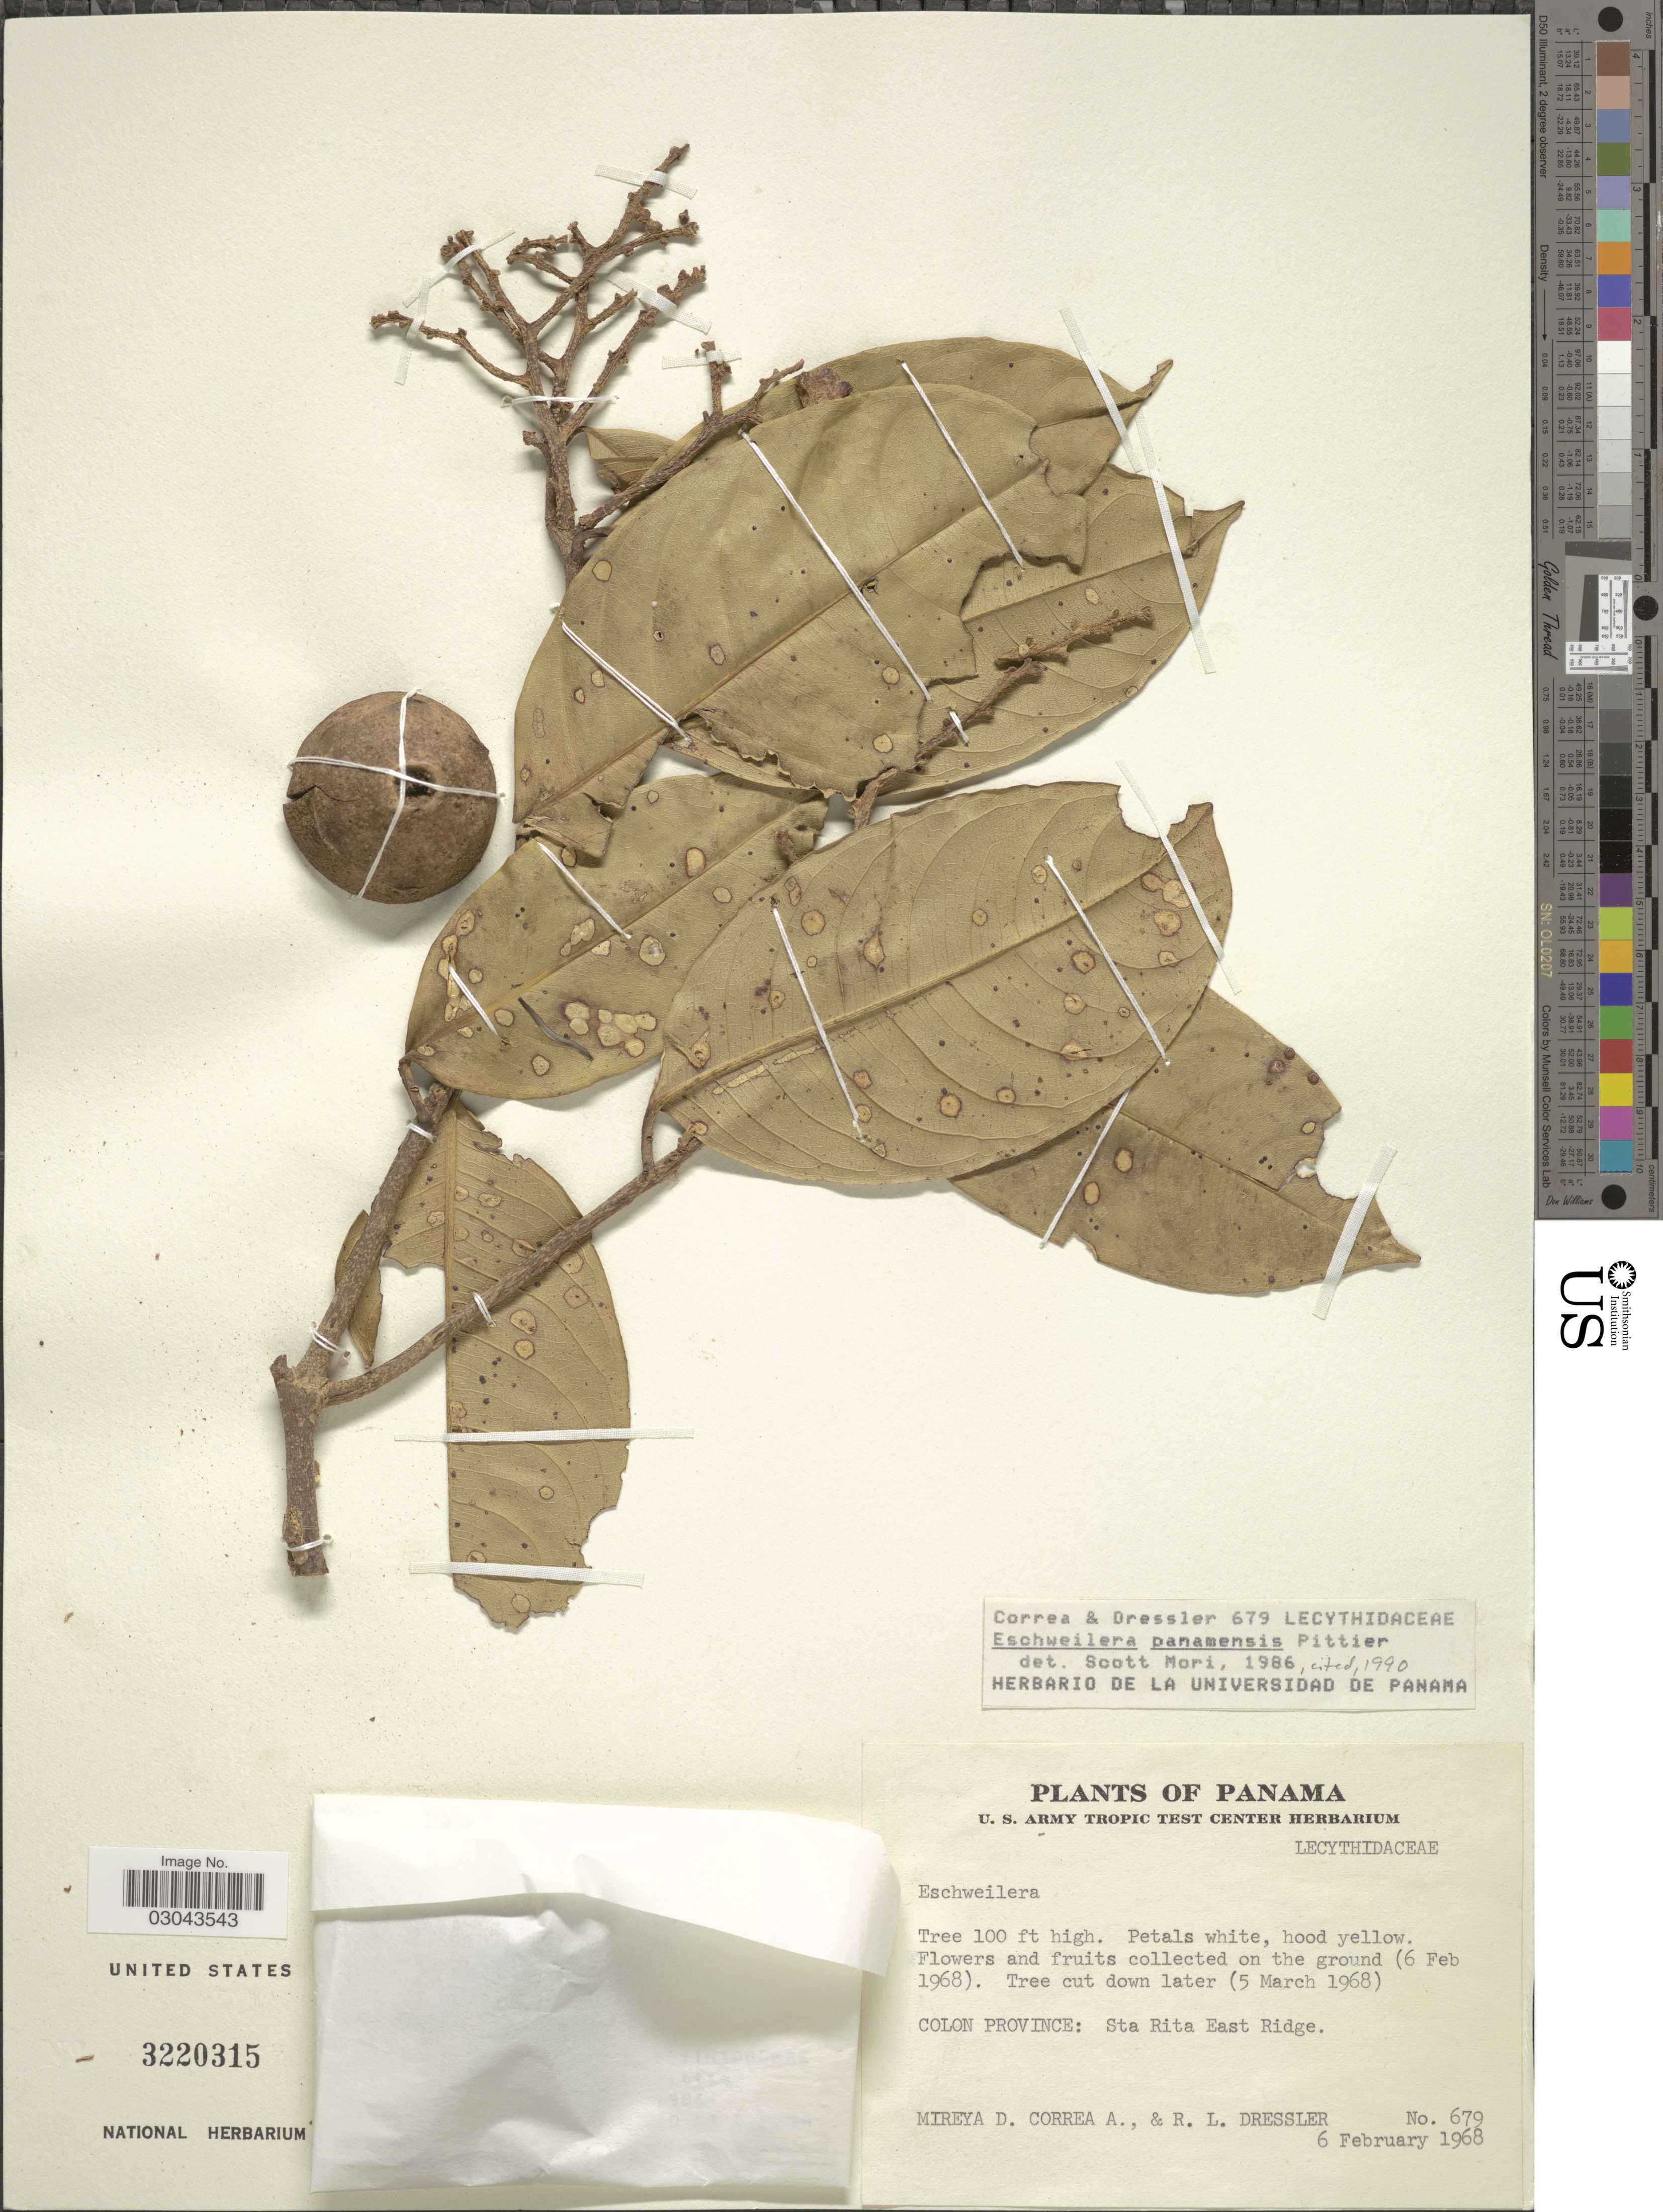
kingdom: Plantae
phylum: Tracheophyta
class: Magnoliopsida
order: Ericales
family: Lecythidaceae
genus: Eschweilera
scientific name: Eschweilera panamensis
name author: Pittier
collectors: M. D. Corrêa-A. & R. Dressler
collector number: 679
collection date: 1968-02-06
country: Panama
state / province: Colón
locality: Sta Rita East Ridge.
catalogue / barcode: US 3220315